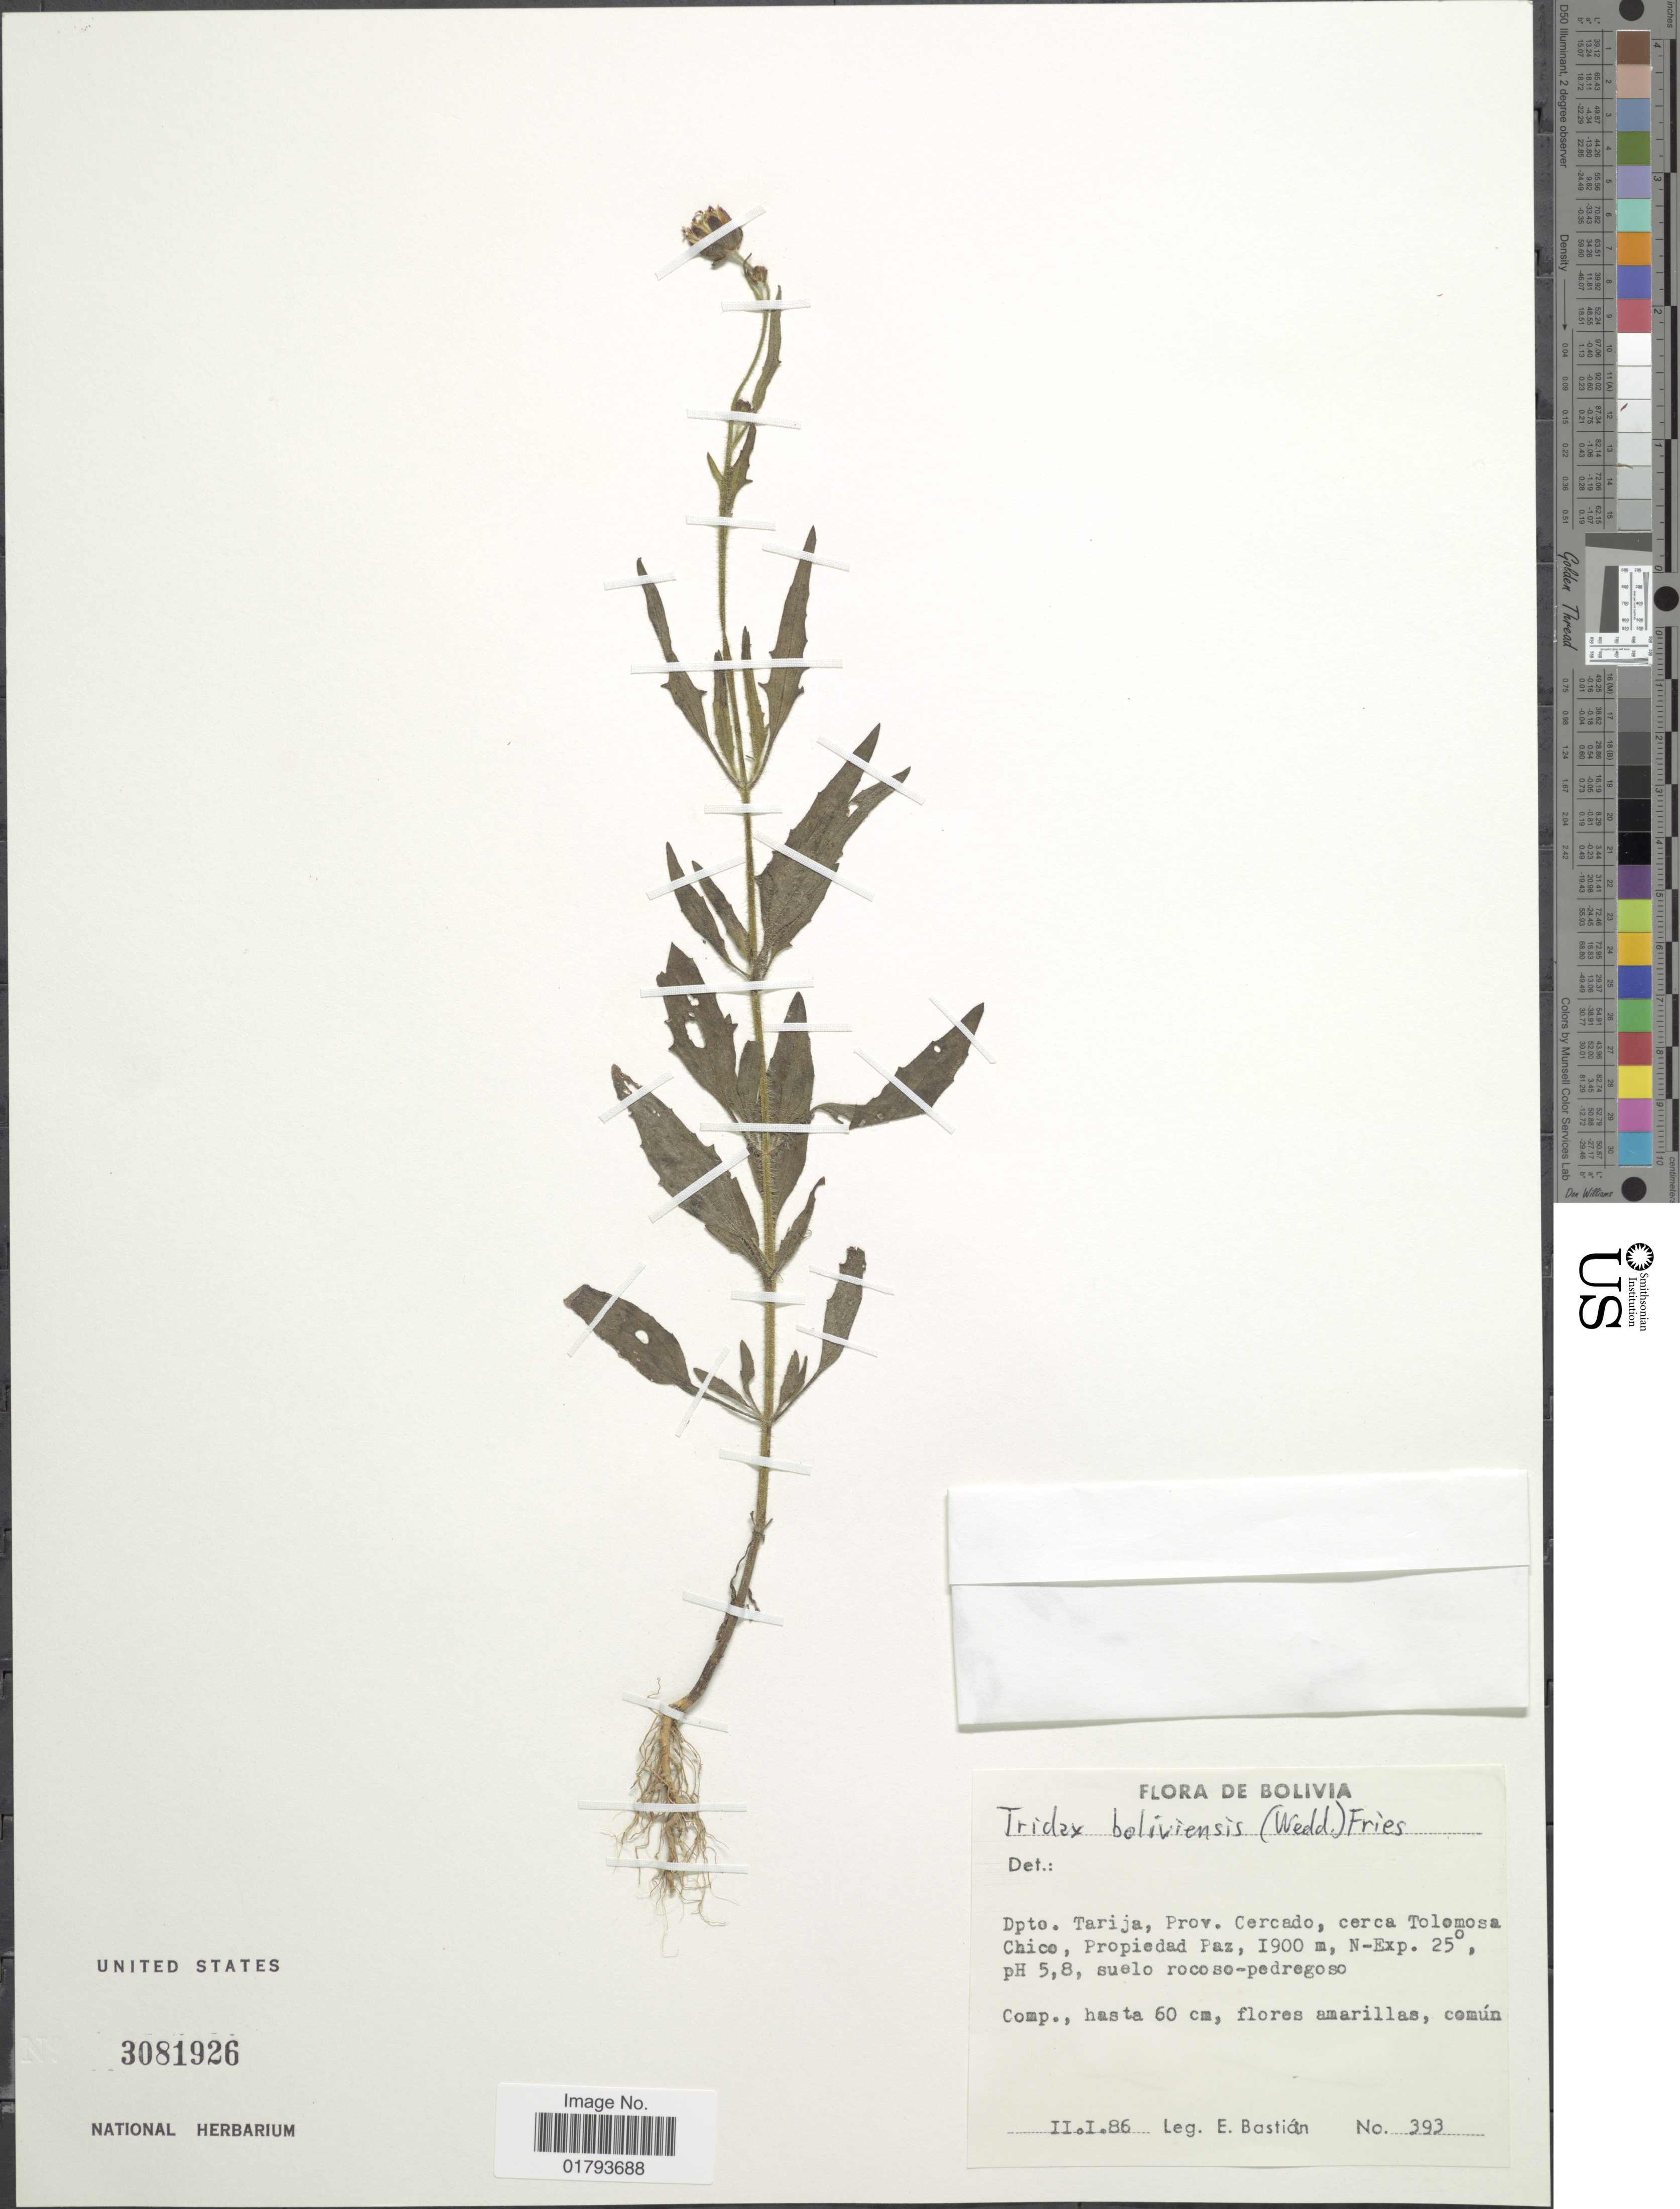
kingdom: Plantae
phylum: Tracheophyta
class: Magnoliopsida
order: Asterales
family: Asteraceae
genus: Tridax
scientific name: Tridax boliviensis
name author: (Wedd.) R.E. Fr.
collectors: E. Bastian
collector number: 393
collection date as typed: Transcribed d/m/y: 11/1/86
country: Bolivia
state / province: Tarija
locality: Prov. Cercadom cerca Tolemosa Chico, Propiedad Paz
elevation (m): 1900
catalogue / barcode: US 3081926